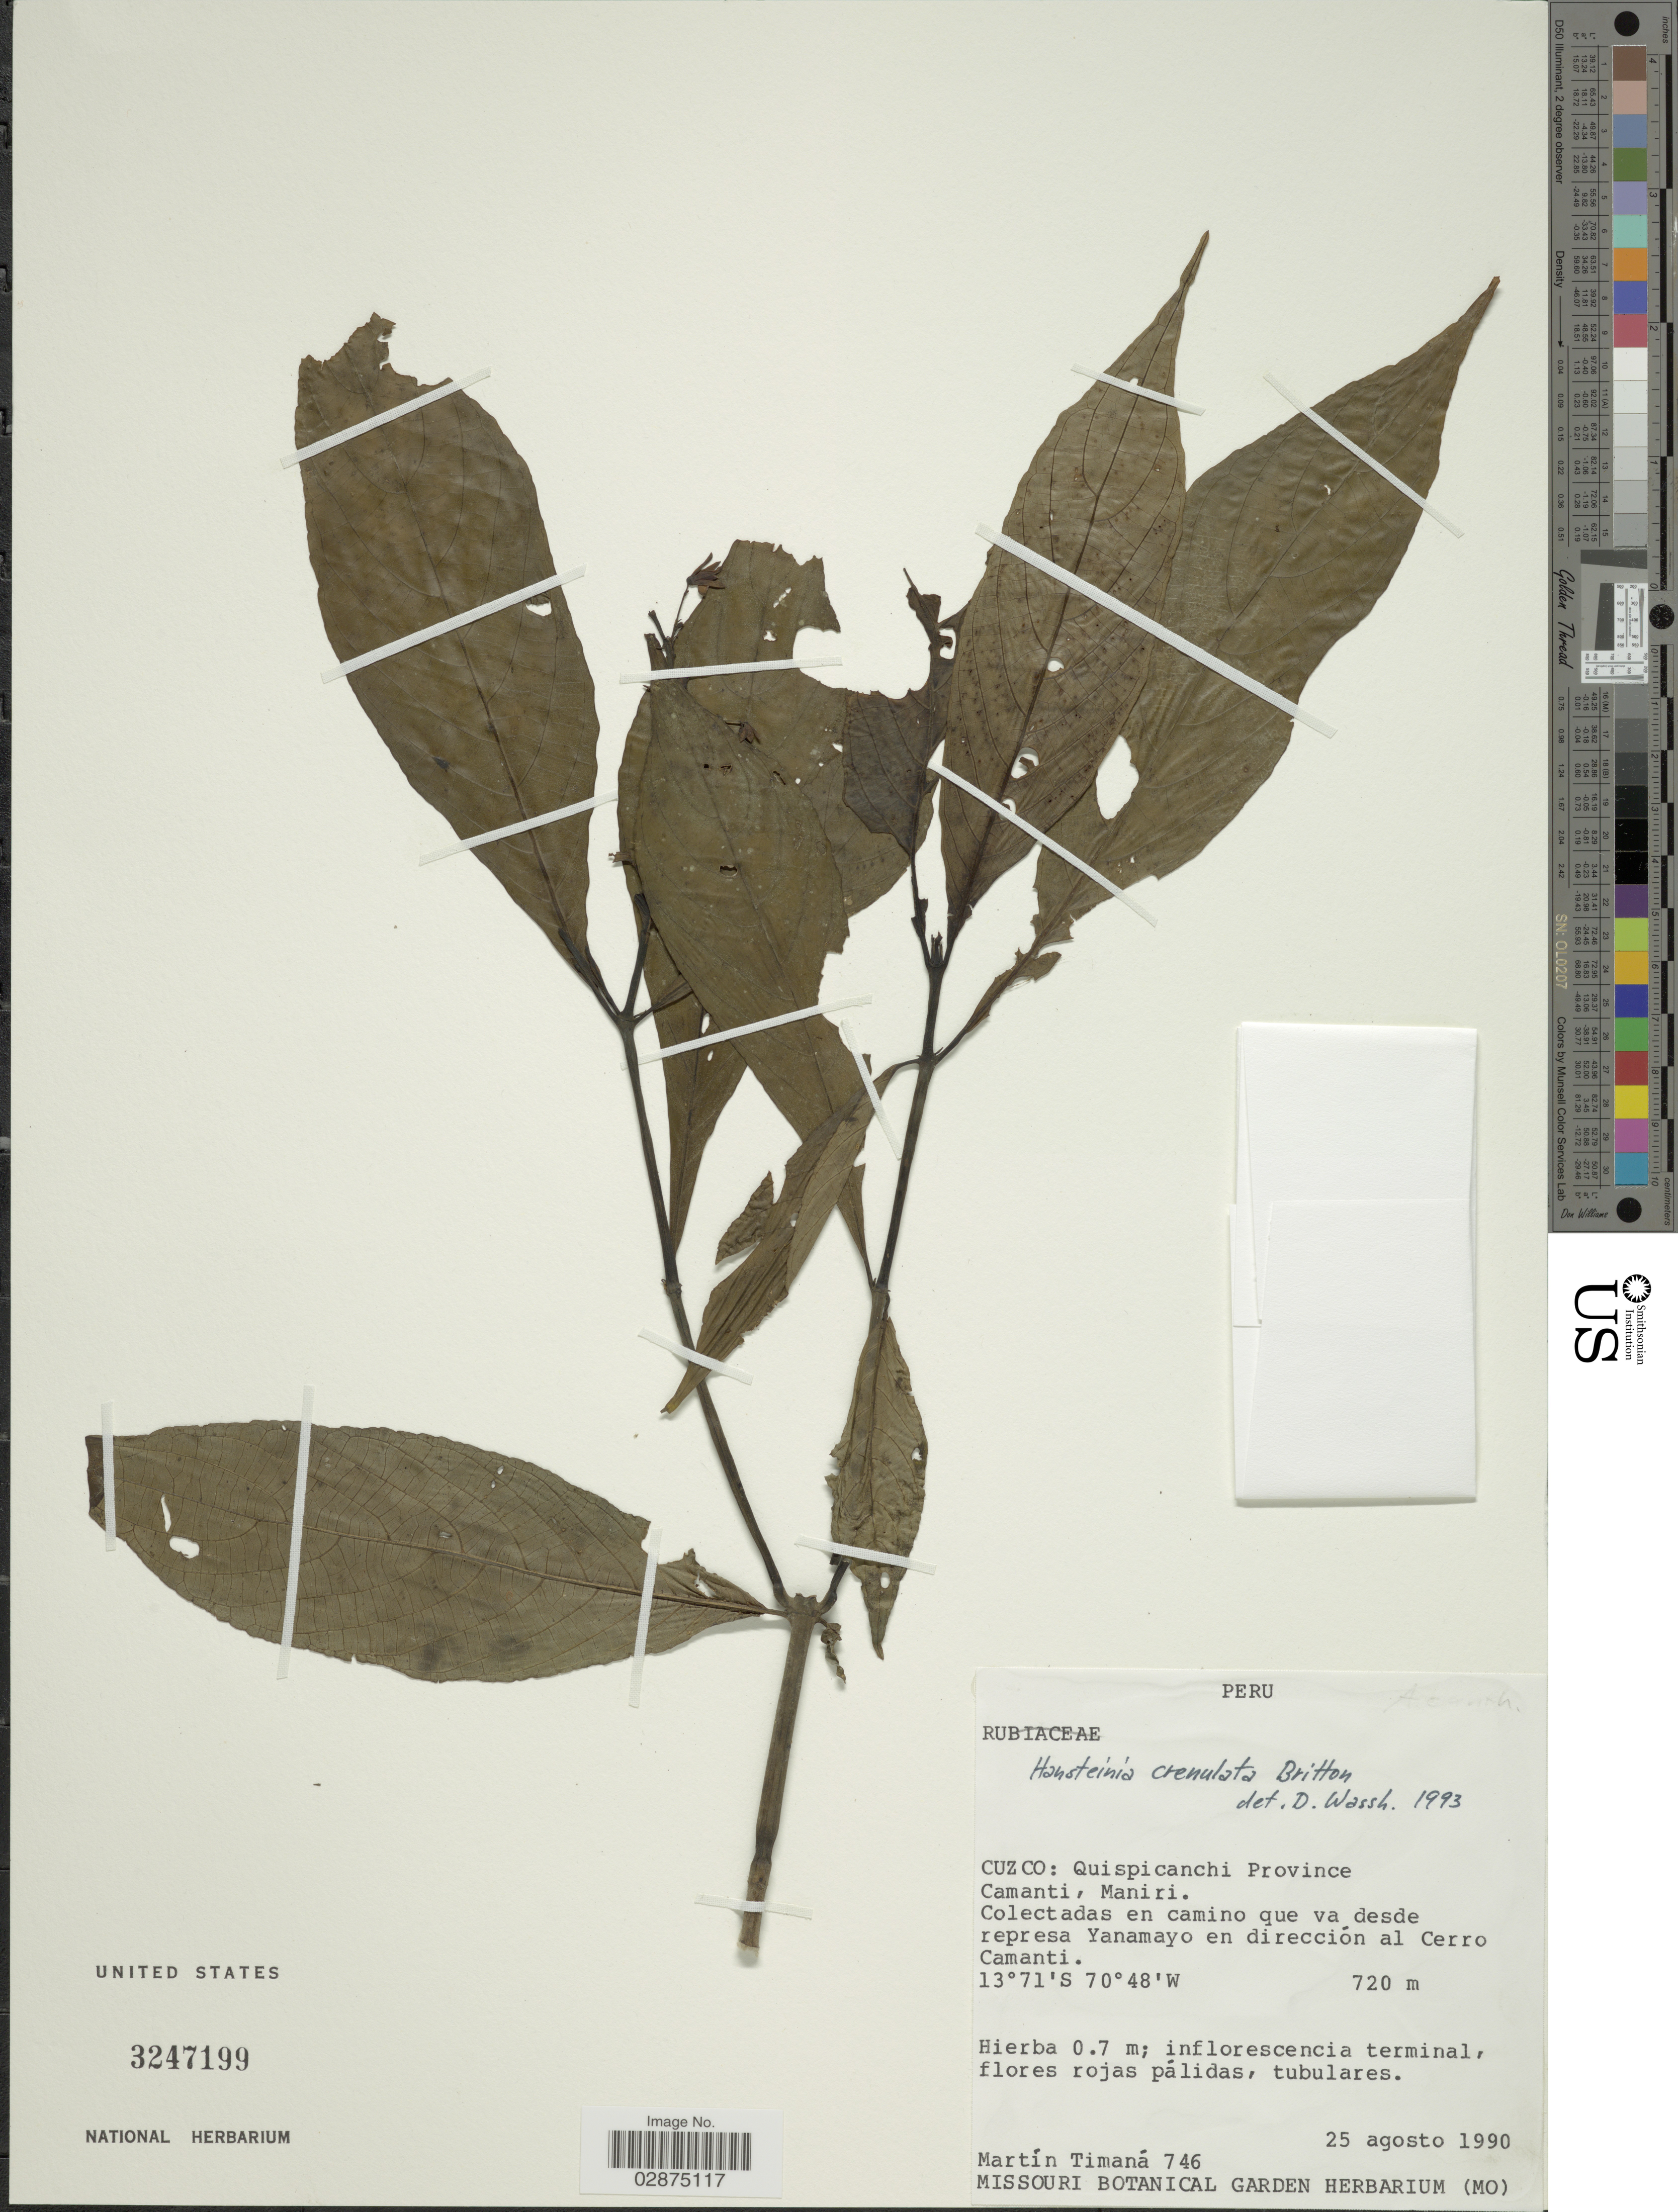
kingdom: Plantae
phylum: Tracheophyta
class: Magnoliopsida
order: Lamiales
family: Acanthaceae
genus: Hansteinia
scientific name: Hansteinia crenulata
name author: Britton ex Rusby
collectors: M. E. Timaná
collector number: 746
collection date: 1990-08-25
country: Peru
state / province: Cusco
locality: Quispicanchi Province. Camanti, Maniri. Colectadas en camino que va desde represa Yanamayo en dirección al Cerro Camanti.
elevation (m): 720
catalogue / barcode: US 3247199